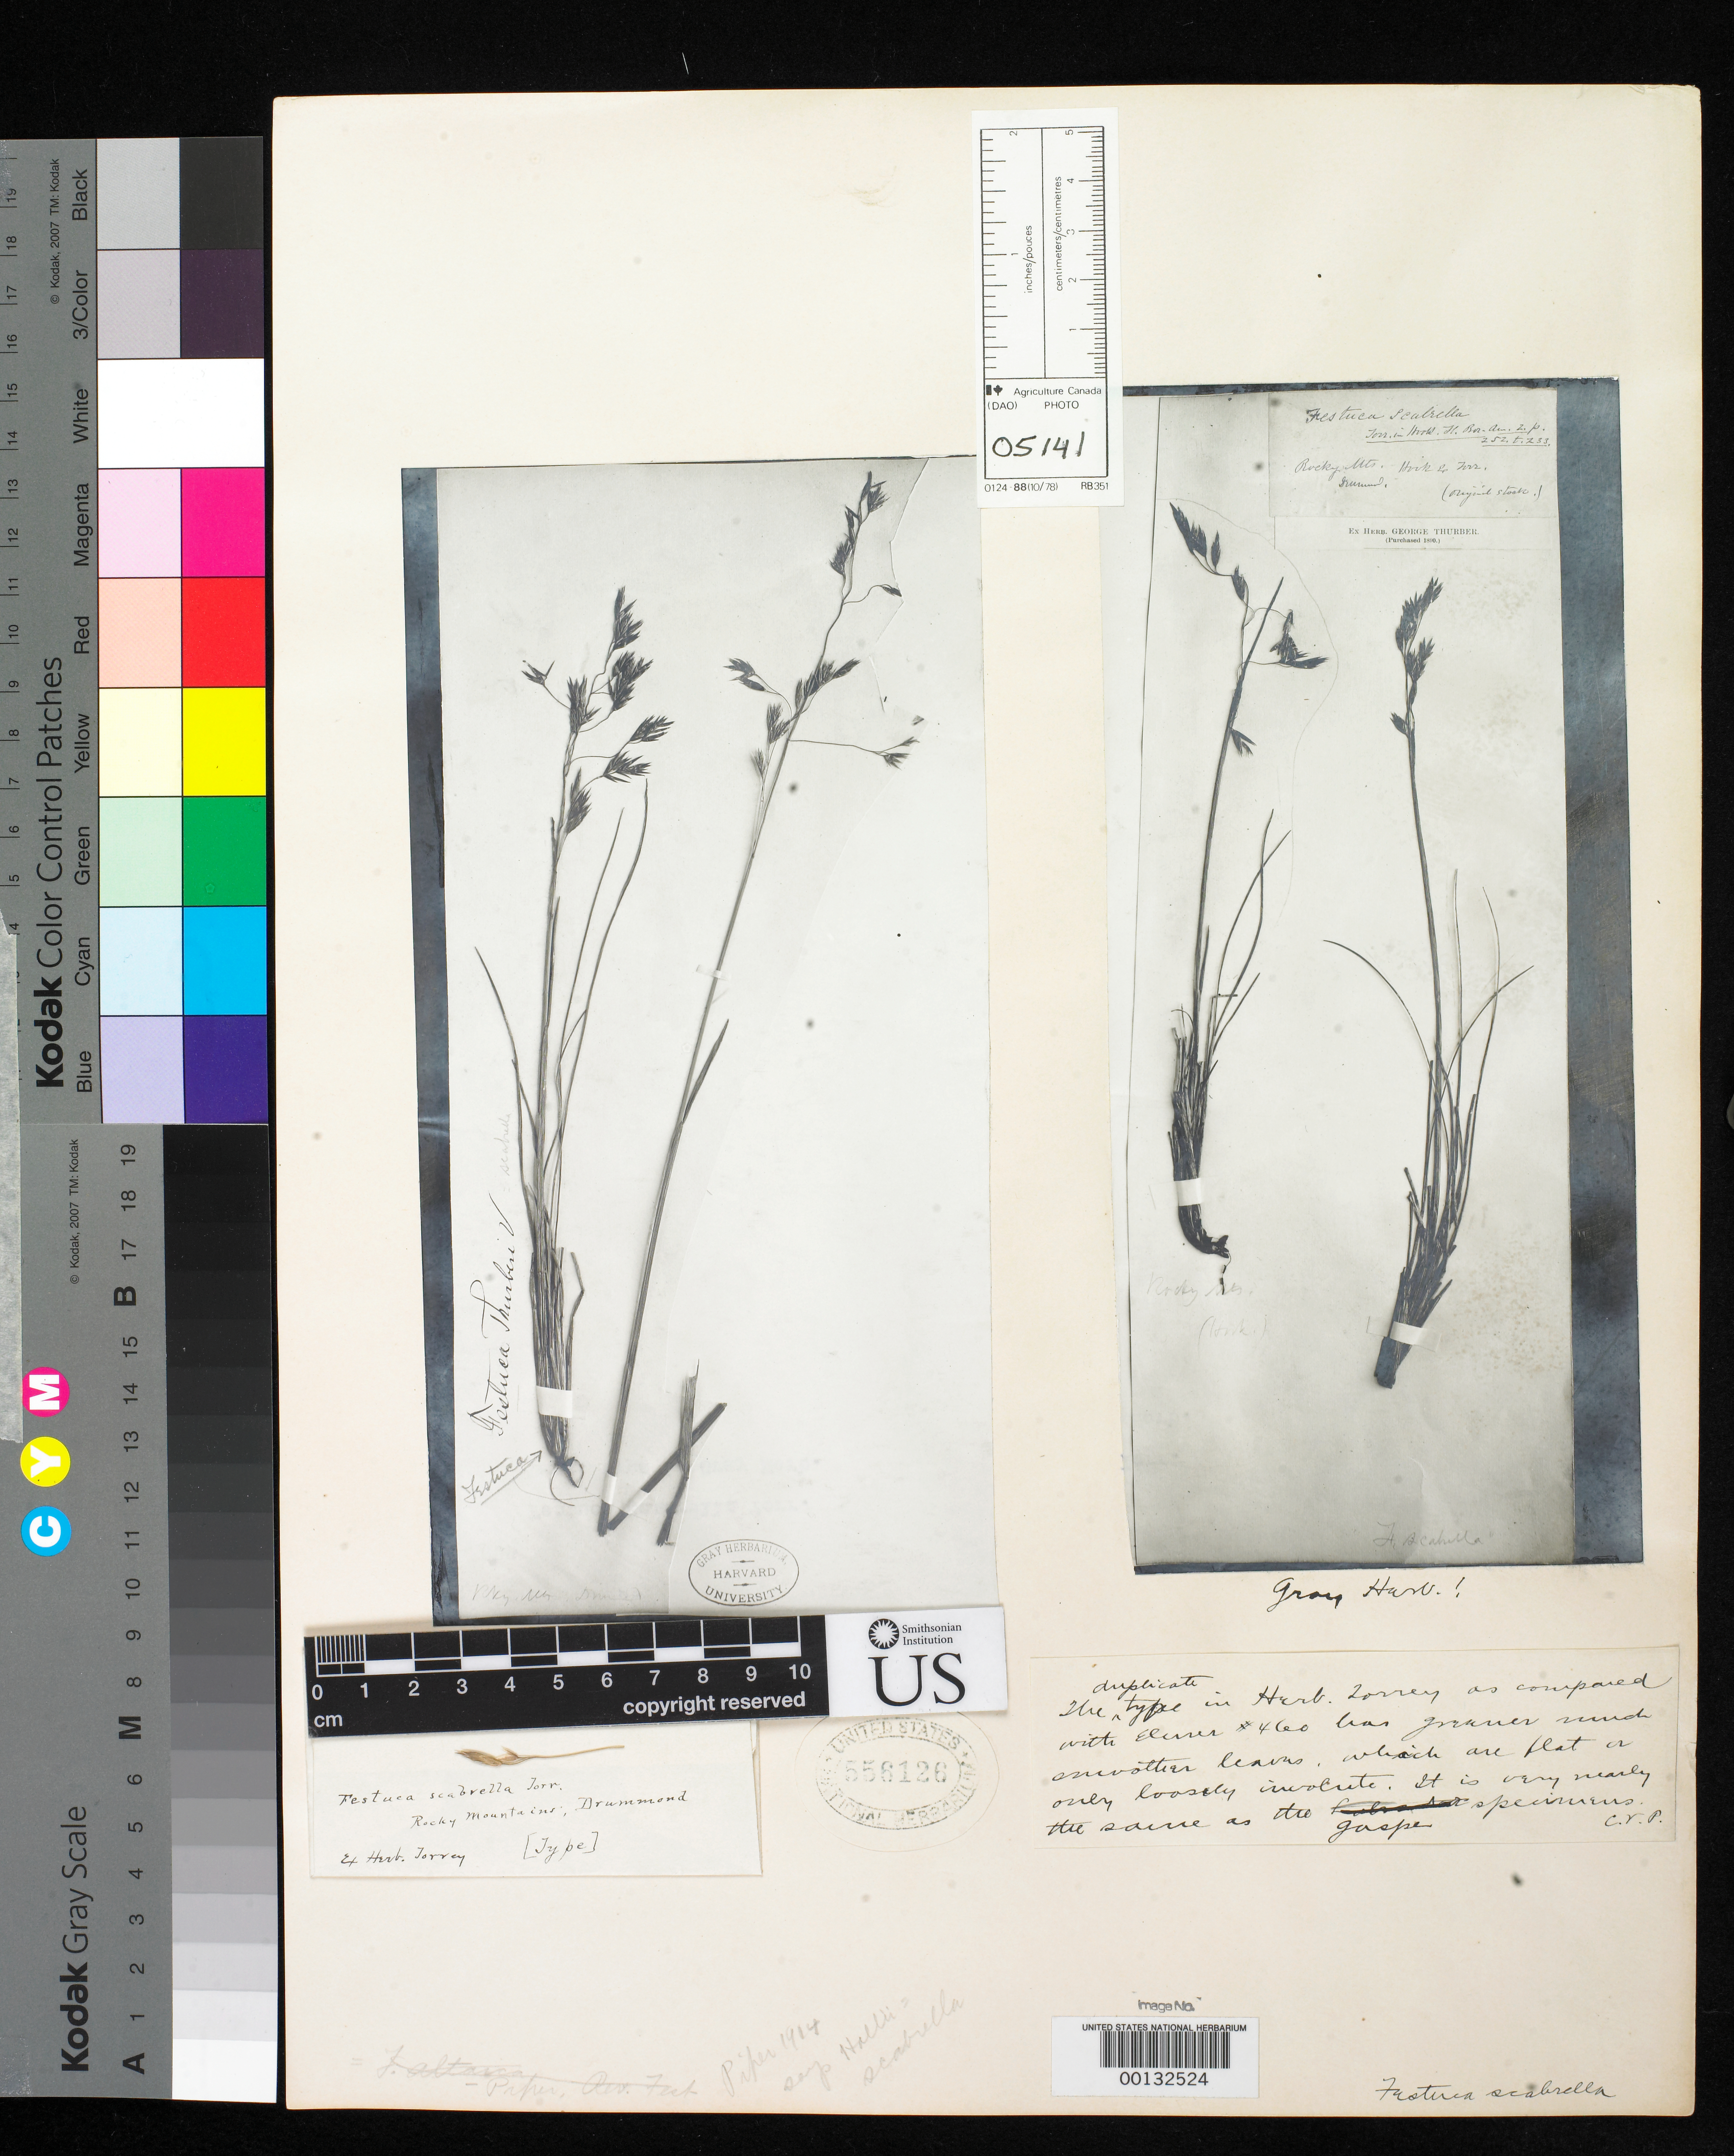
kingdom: Plantae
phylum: Tracheophyta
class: Liliopsida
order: Poales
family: Poaceae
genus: Festuca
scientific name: Festuca scabrella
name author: Torr. in Hook.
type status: Type Fragment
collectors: -. Drummond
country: United States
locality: Rocky Mountains, Drummond.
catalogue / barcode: US 556126